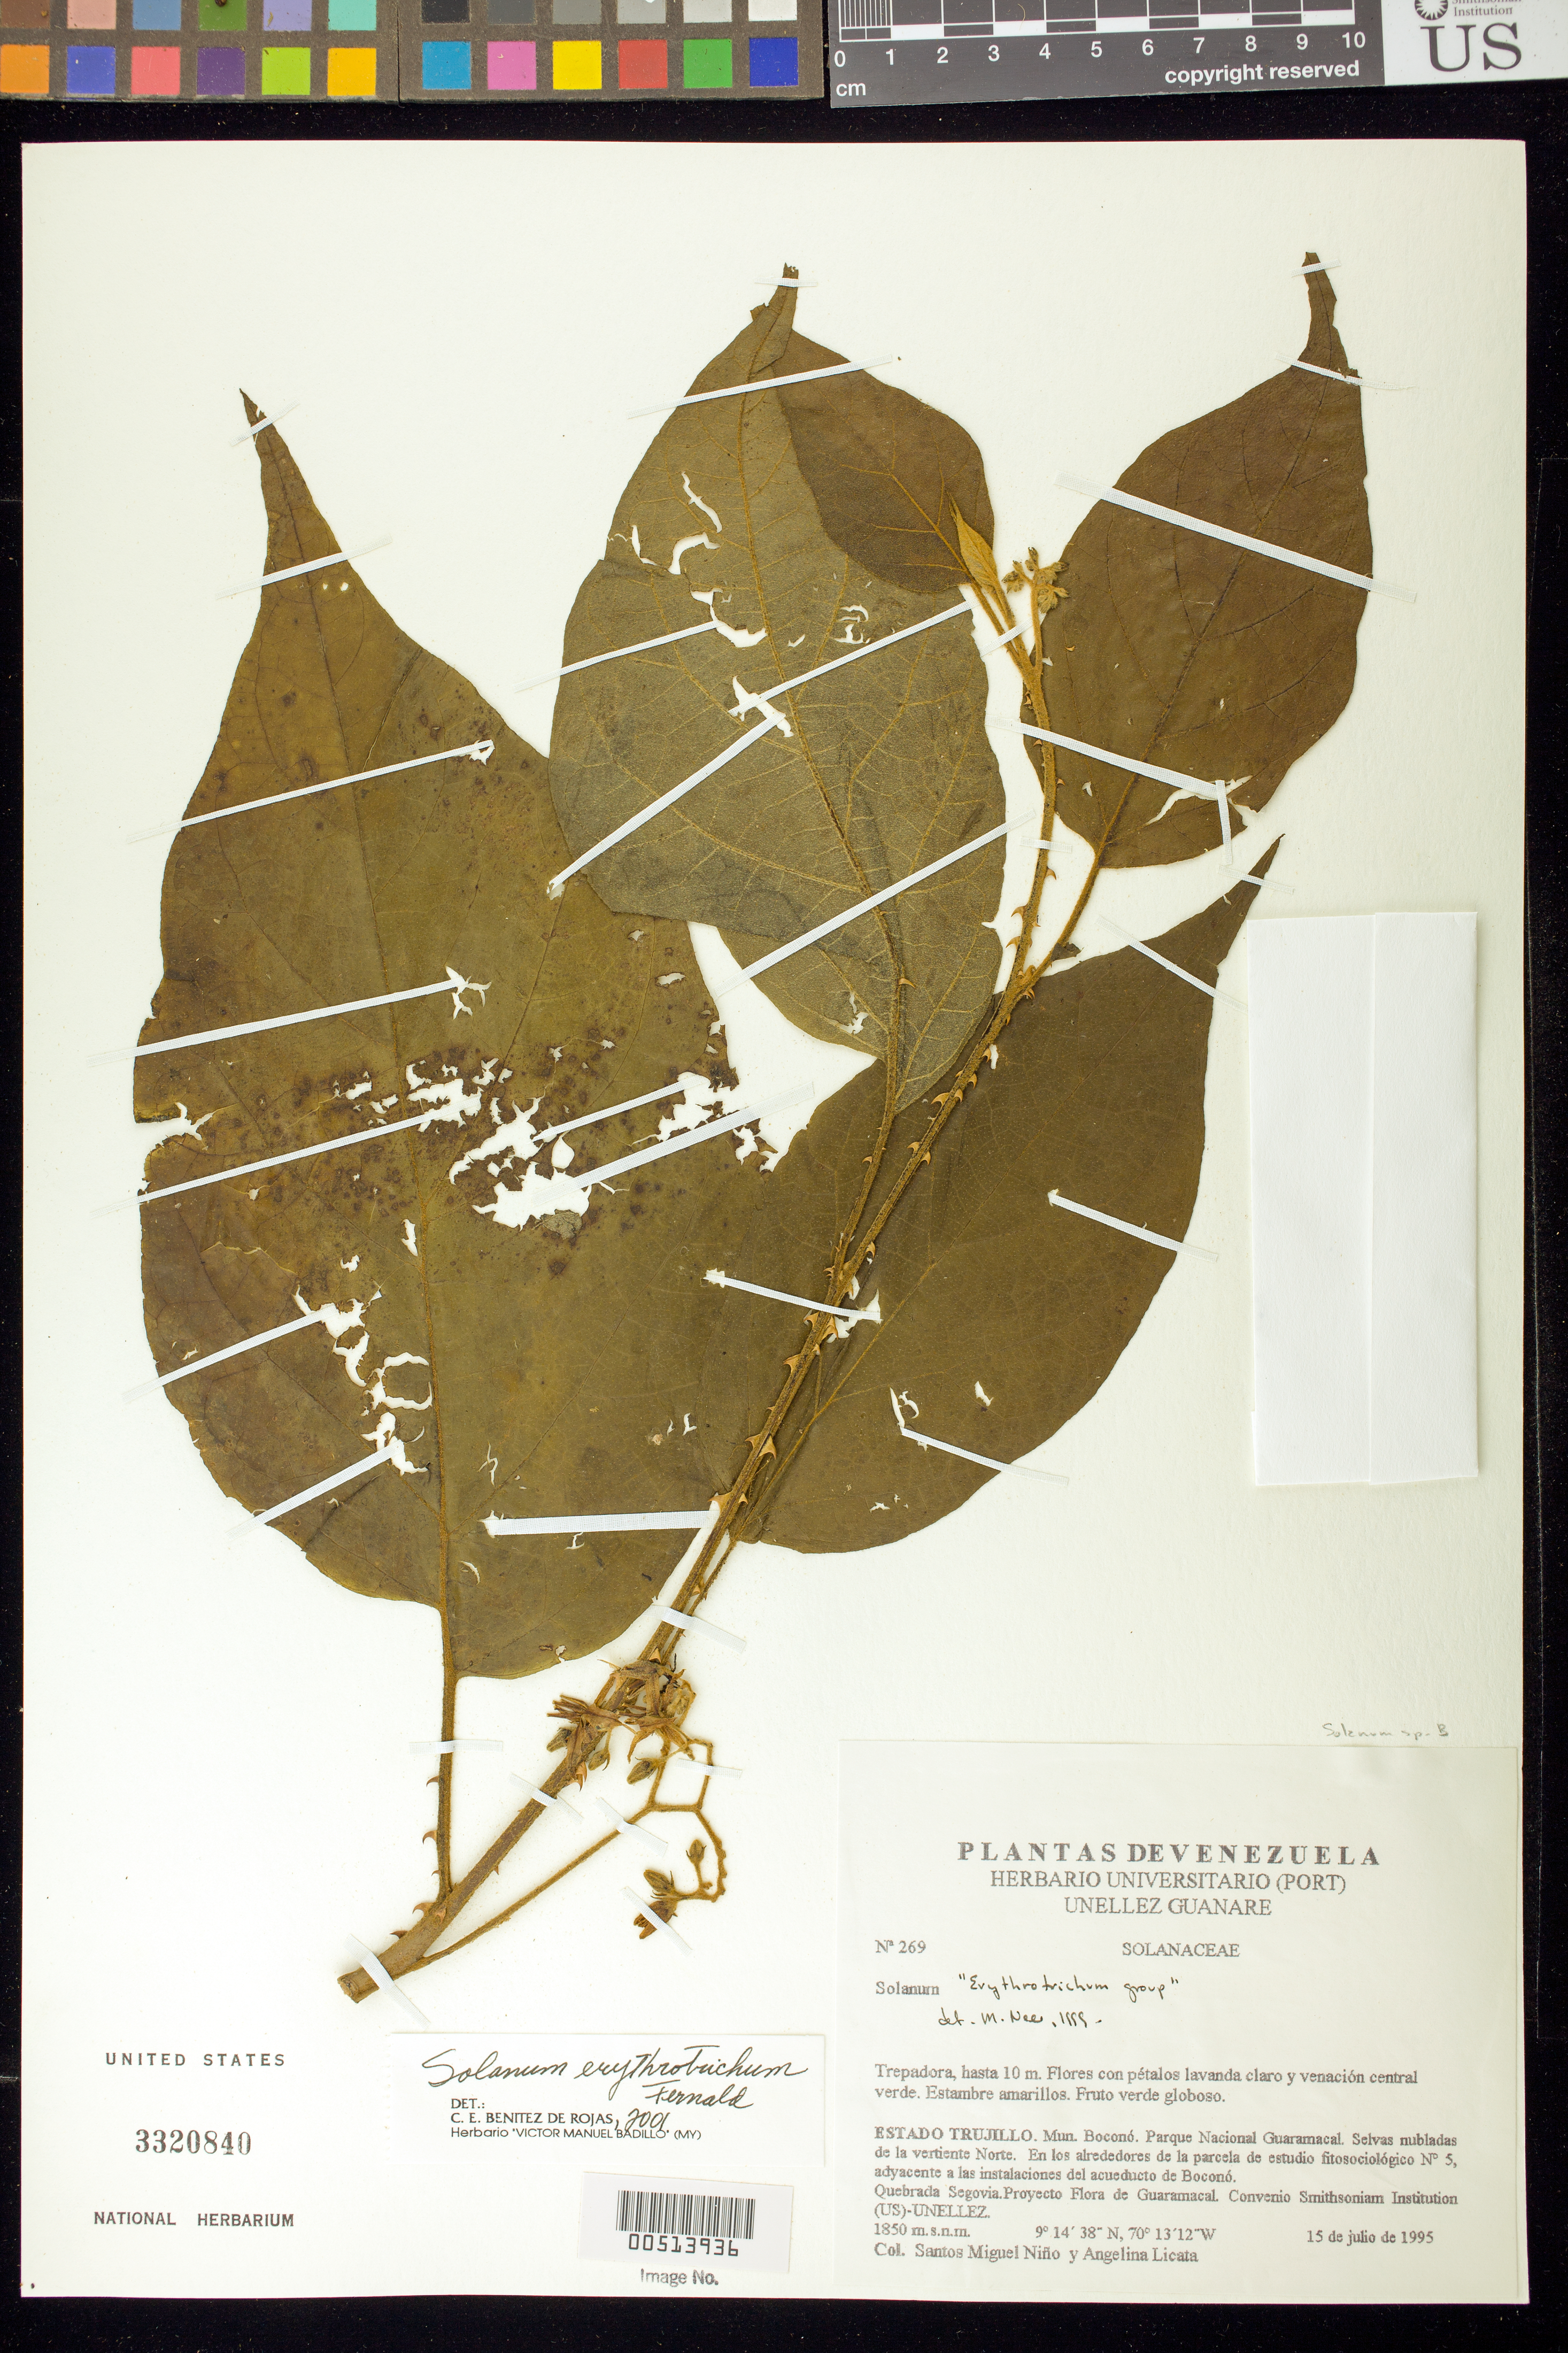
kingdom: Plantae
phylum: Tracheophyta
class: Magnoliopsida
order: Solanales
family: Solanaceae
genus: Solanum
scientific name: Solanum erythrotrichum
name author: Fernald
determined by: Benítez, C. E.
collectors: S. M. Niño & A. Licata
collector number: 269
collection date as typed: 15 Jul 1995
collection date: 1995-07-15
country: Venezuela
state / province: Trujillo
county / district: Boconó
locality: Parque Nacional Guaramacal, vertiente N, adyacente a las instalaciones del acueducto de Boconó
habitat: Selva nubladas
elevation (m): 1850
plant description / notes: PORT, US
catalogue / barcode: US 3320840